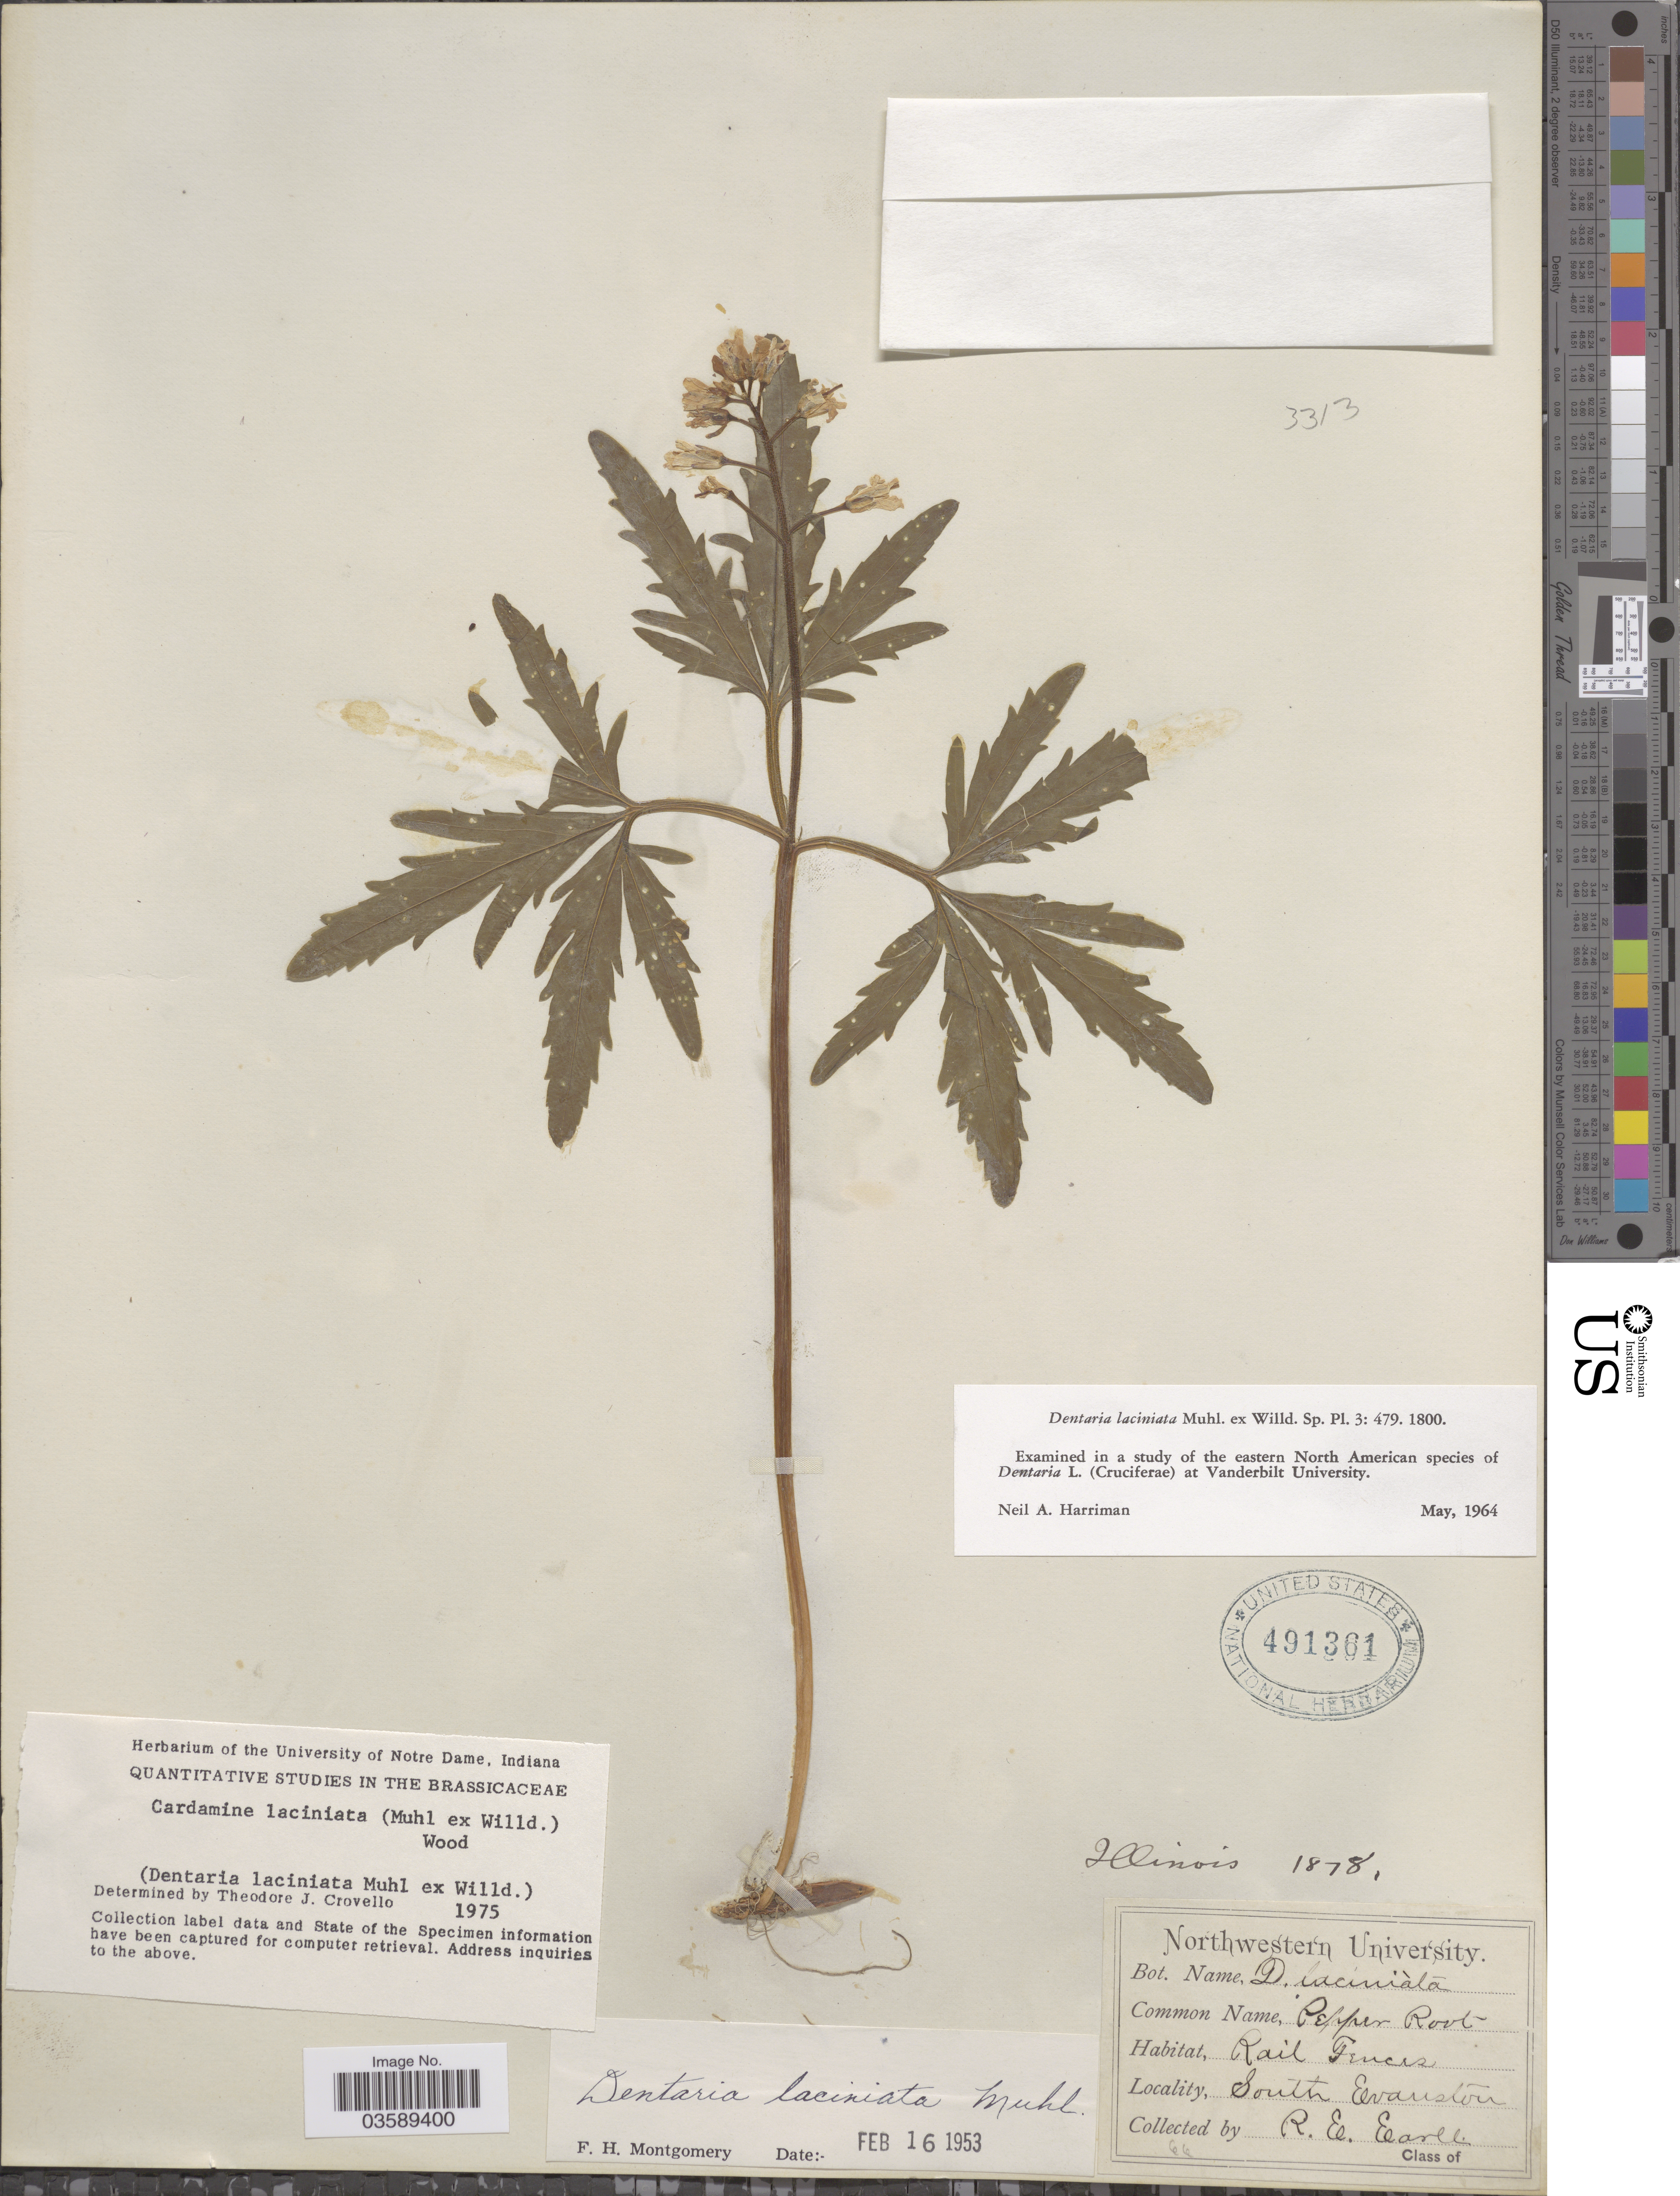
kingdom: Plantae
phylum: Tracheophyta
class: Magnoliopsida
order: Brassicales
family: Brassicaceae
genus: Cardamine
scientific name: Cardamine laciniata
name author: (Hook.) Steud.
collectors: R. Earle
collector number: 66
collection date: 1878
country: United States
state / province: Illinois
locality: South Evanston.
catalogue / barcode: US 491361